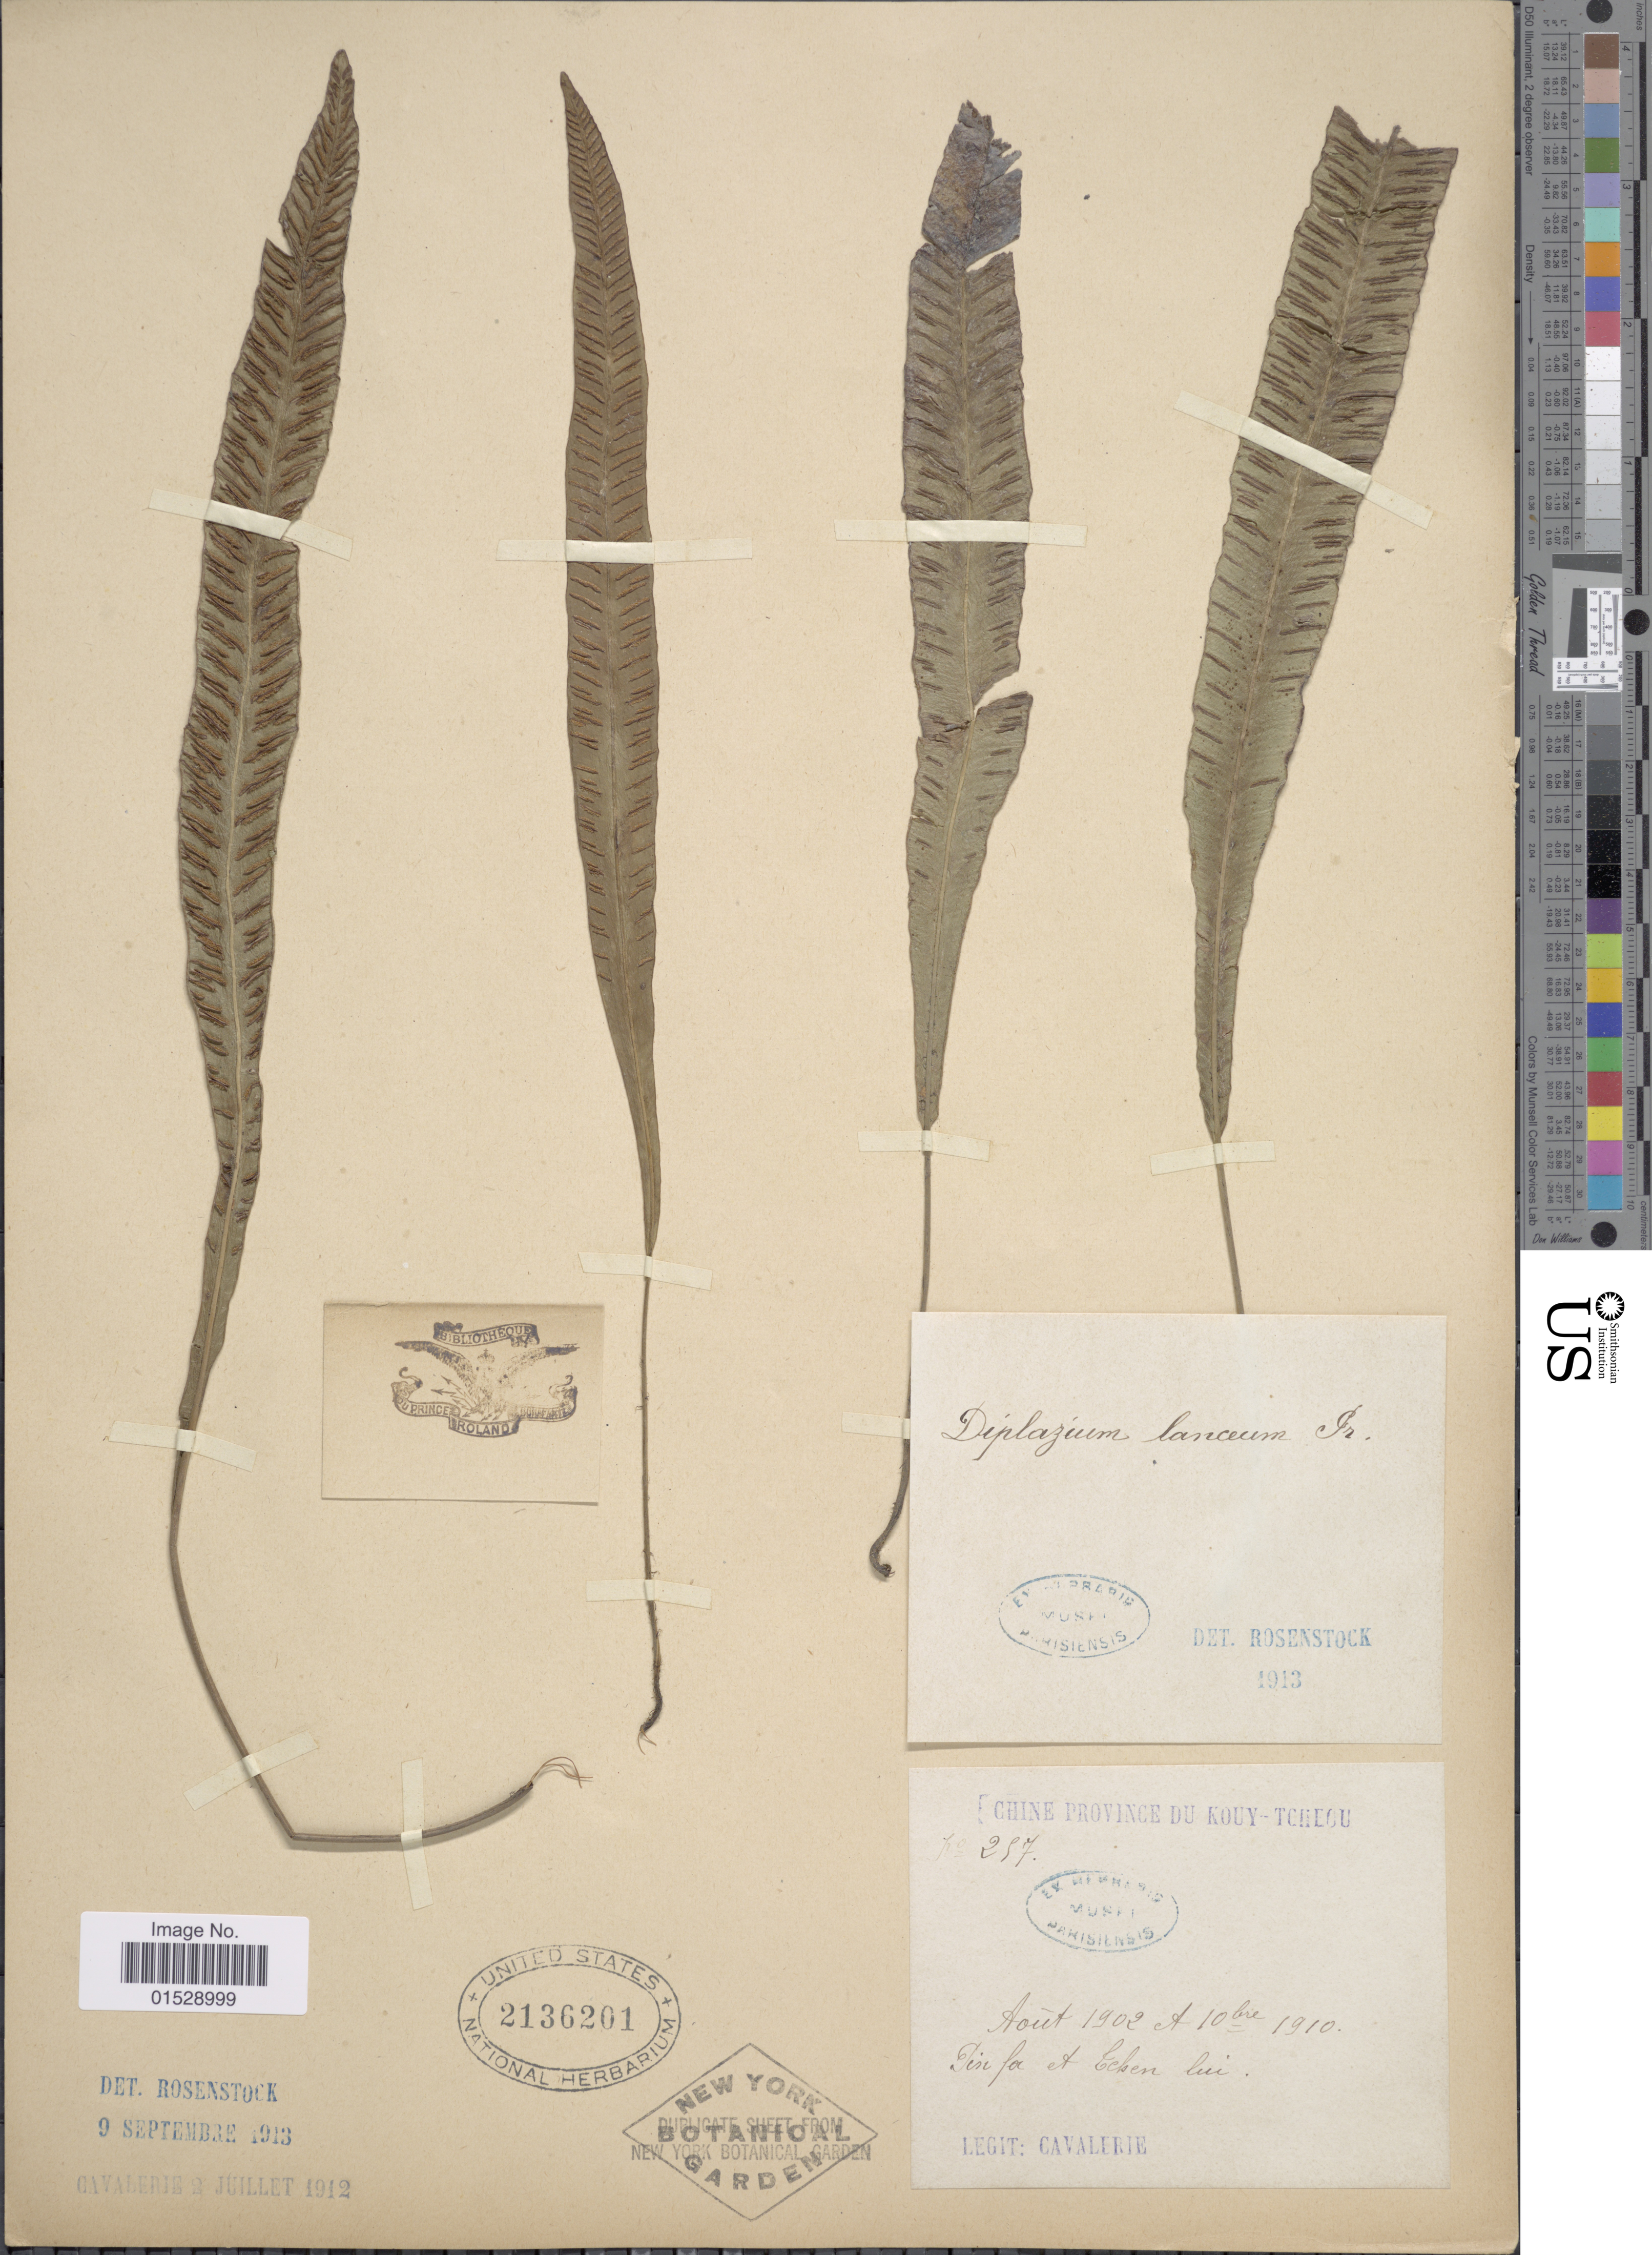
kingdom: Plantae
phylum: Tracheophyta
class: Polypodiopsida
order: Polypodiales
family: Athyriaceae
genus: Deparia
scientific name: Deparia lancea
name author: (Thunb.) Fraser-Jenk.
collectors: -. Cavalerie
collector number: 257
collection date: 1902-08/1910-12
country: China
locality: Chine, Province Du Kouy-Tcheou, Fin fa & Eeken lui [interpreted]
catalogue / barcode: US 2136201